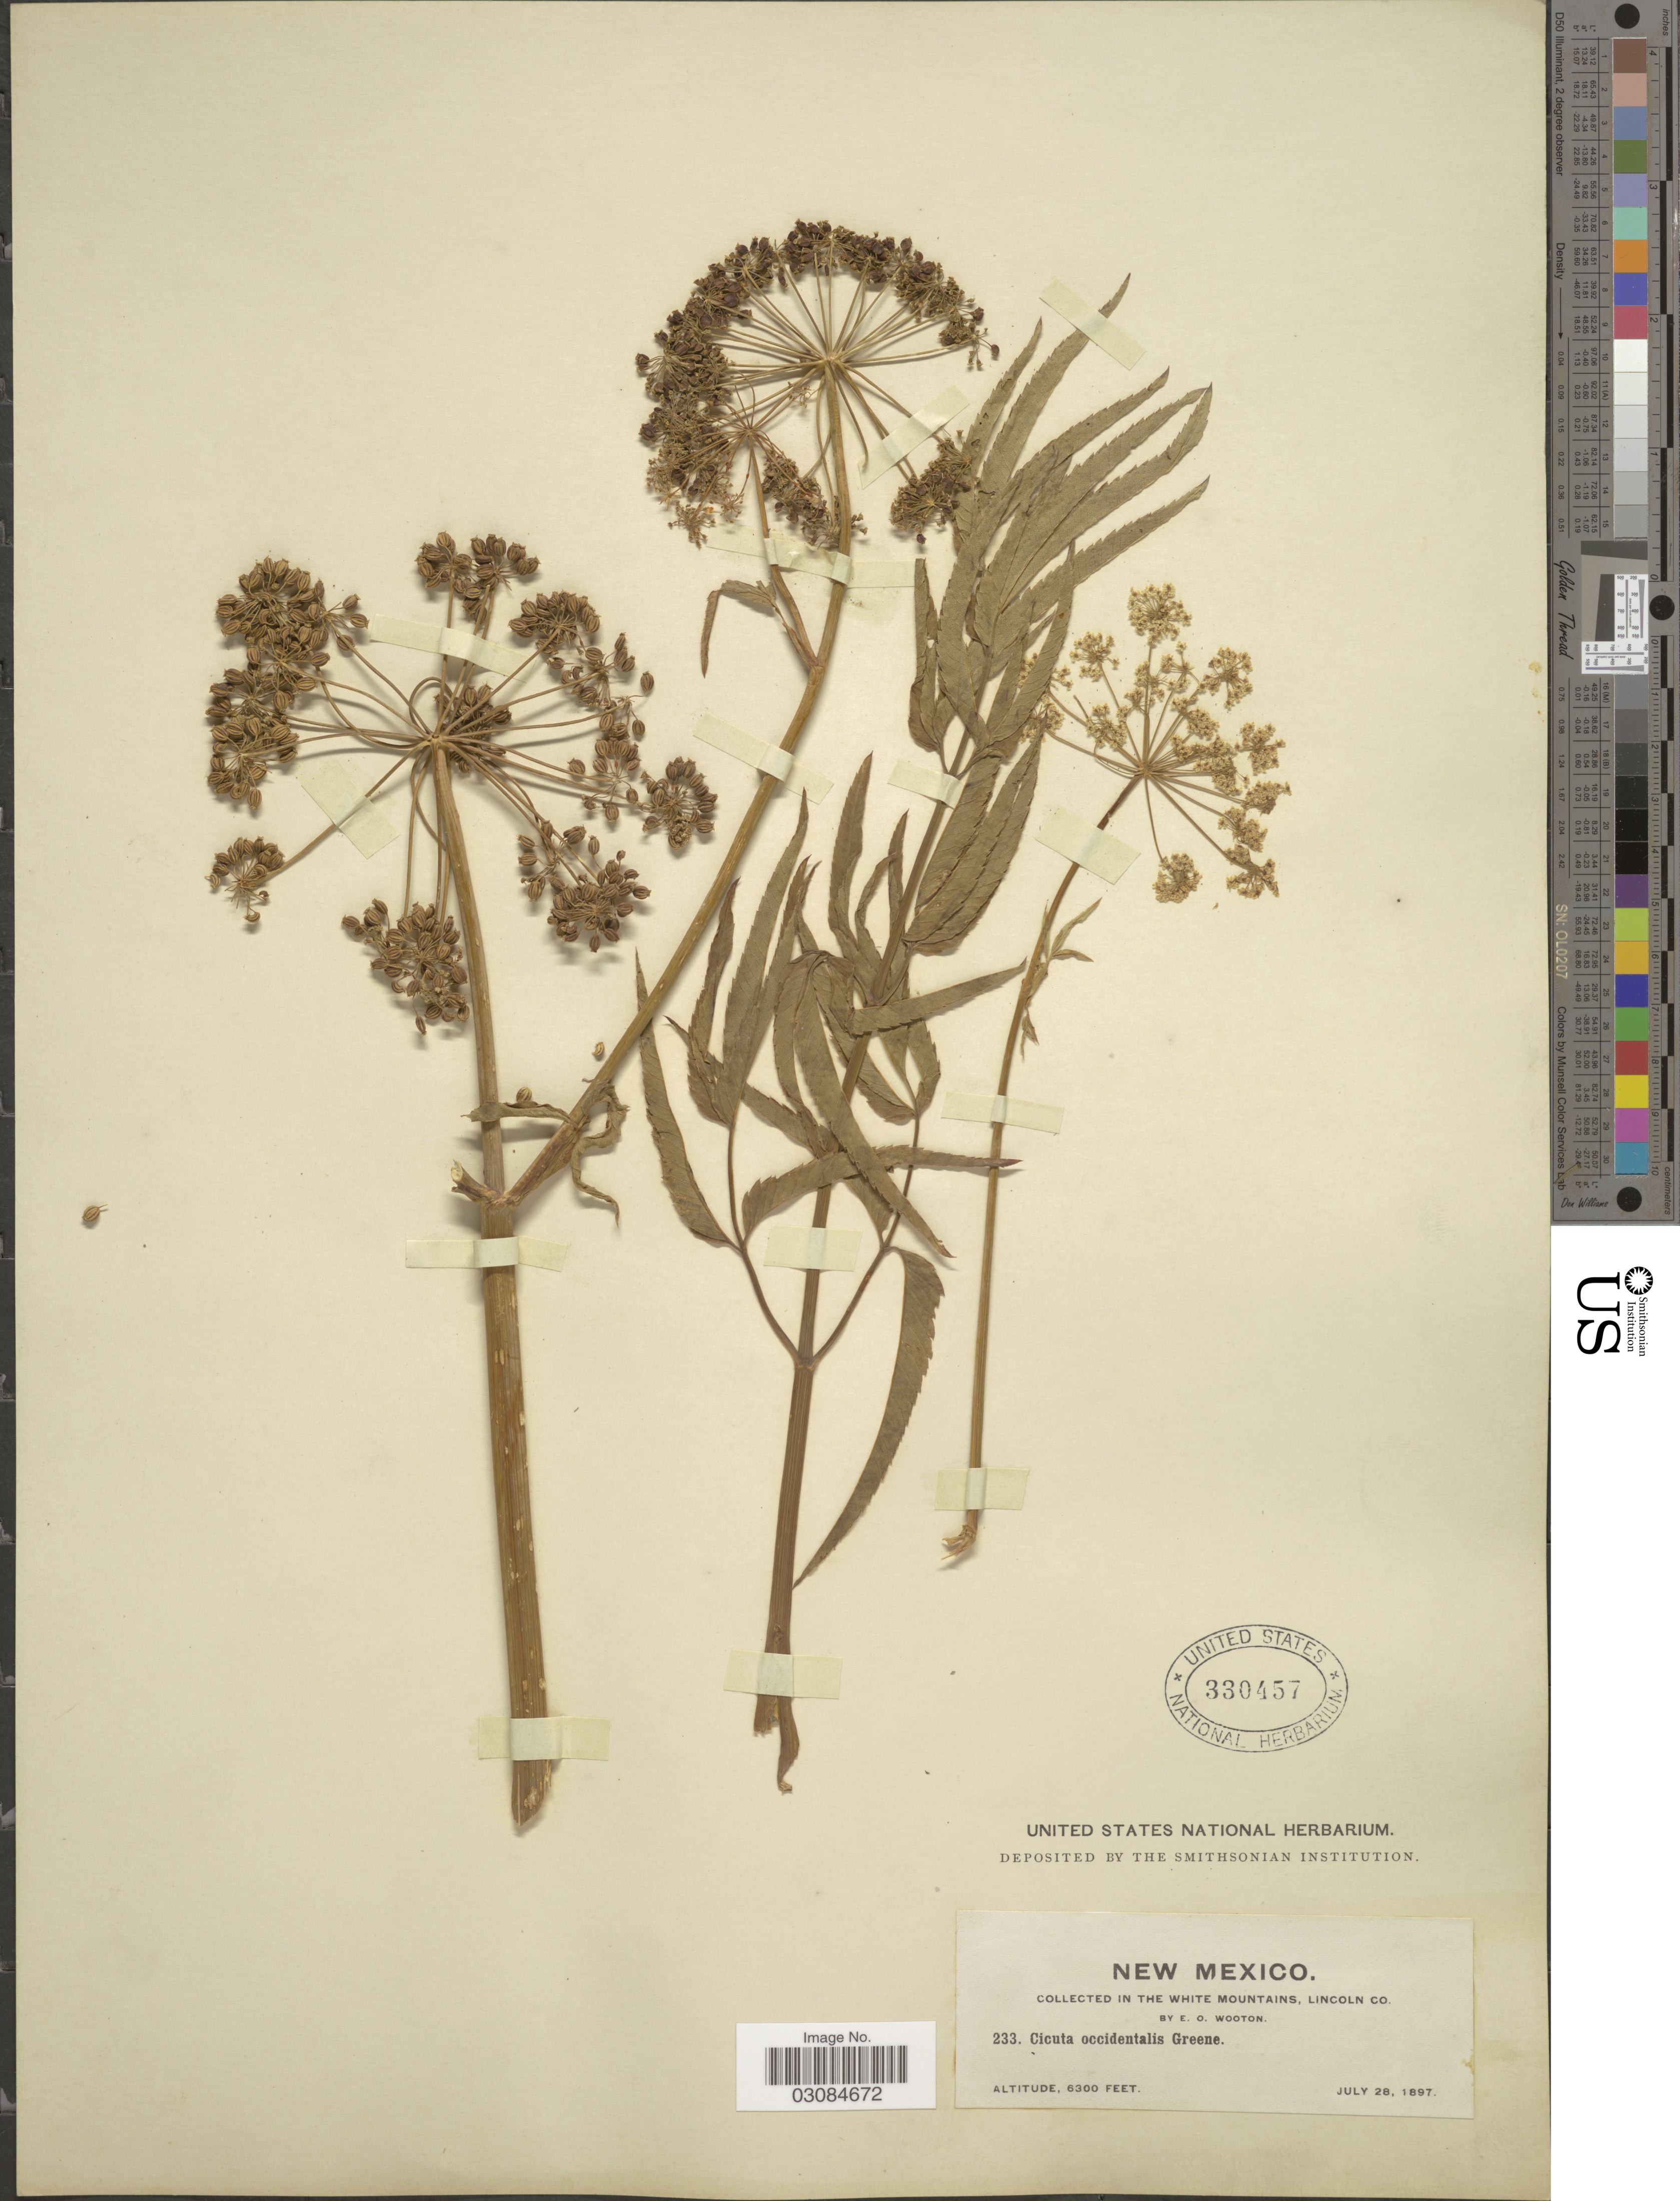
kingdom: Plantae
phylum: Tracheophyta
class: Magnoliopsida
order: Apiales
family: Apiaceae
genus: Cicuta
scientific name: Cicuta occidentalis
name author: Greene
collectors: E. O. Wooton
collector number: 233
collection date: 1897-07-28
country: United States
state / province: New Mexico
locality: White Mountains, Lincoln Co.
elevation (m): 1920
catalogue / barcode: US 330457